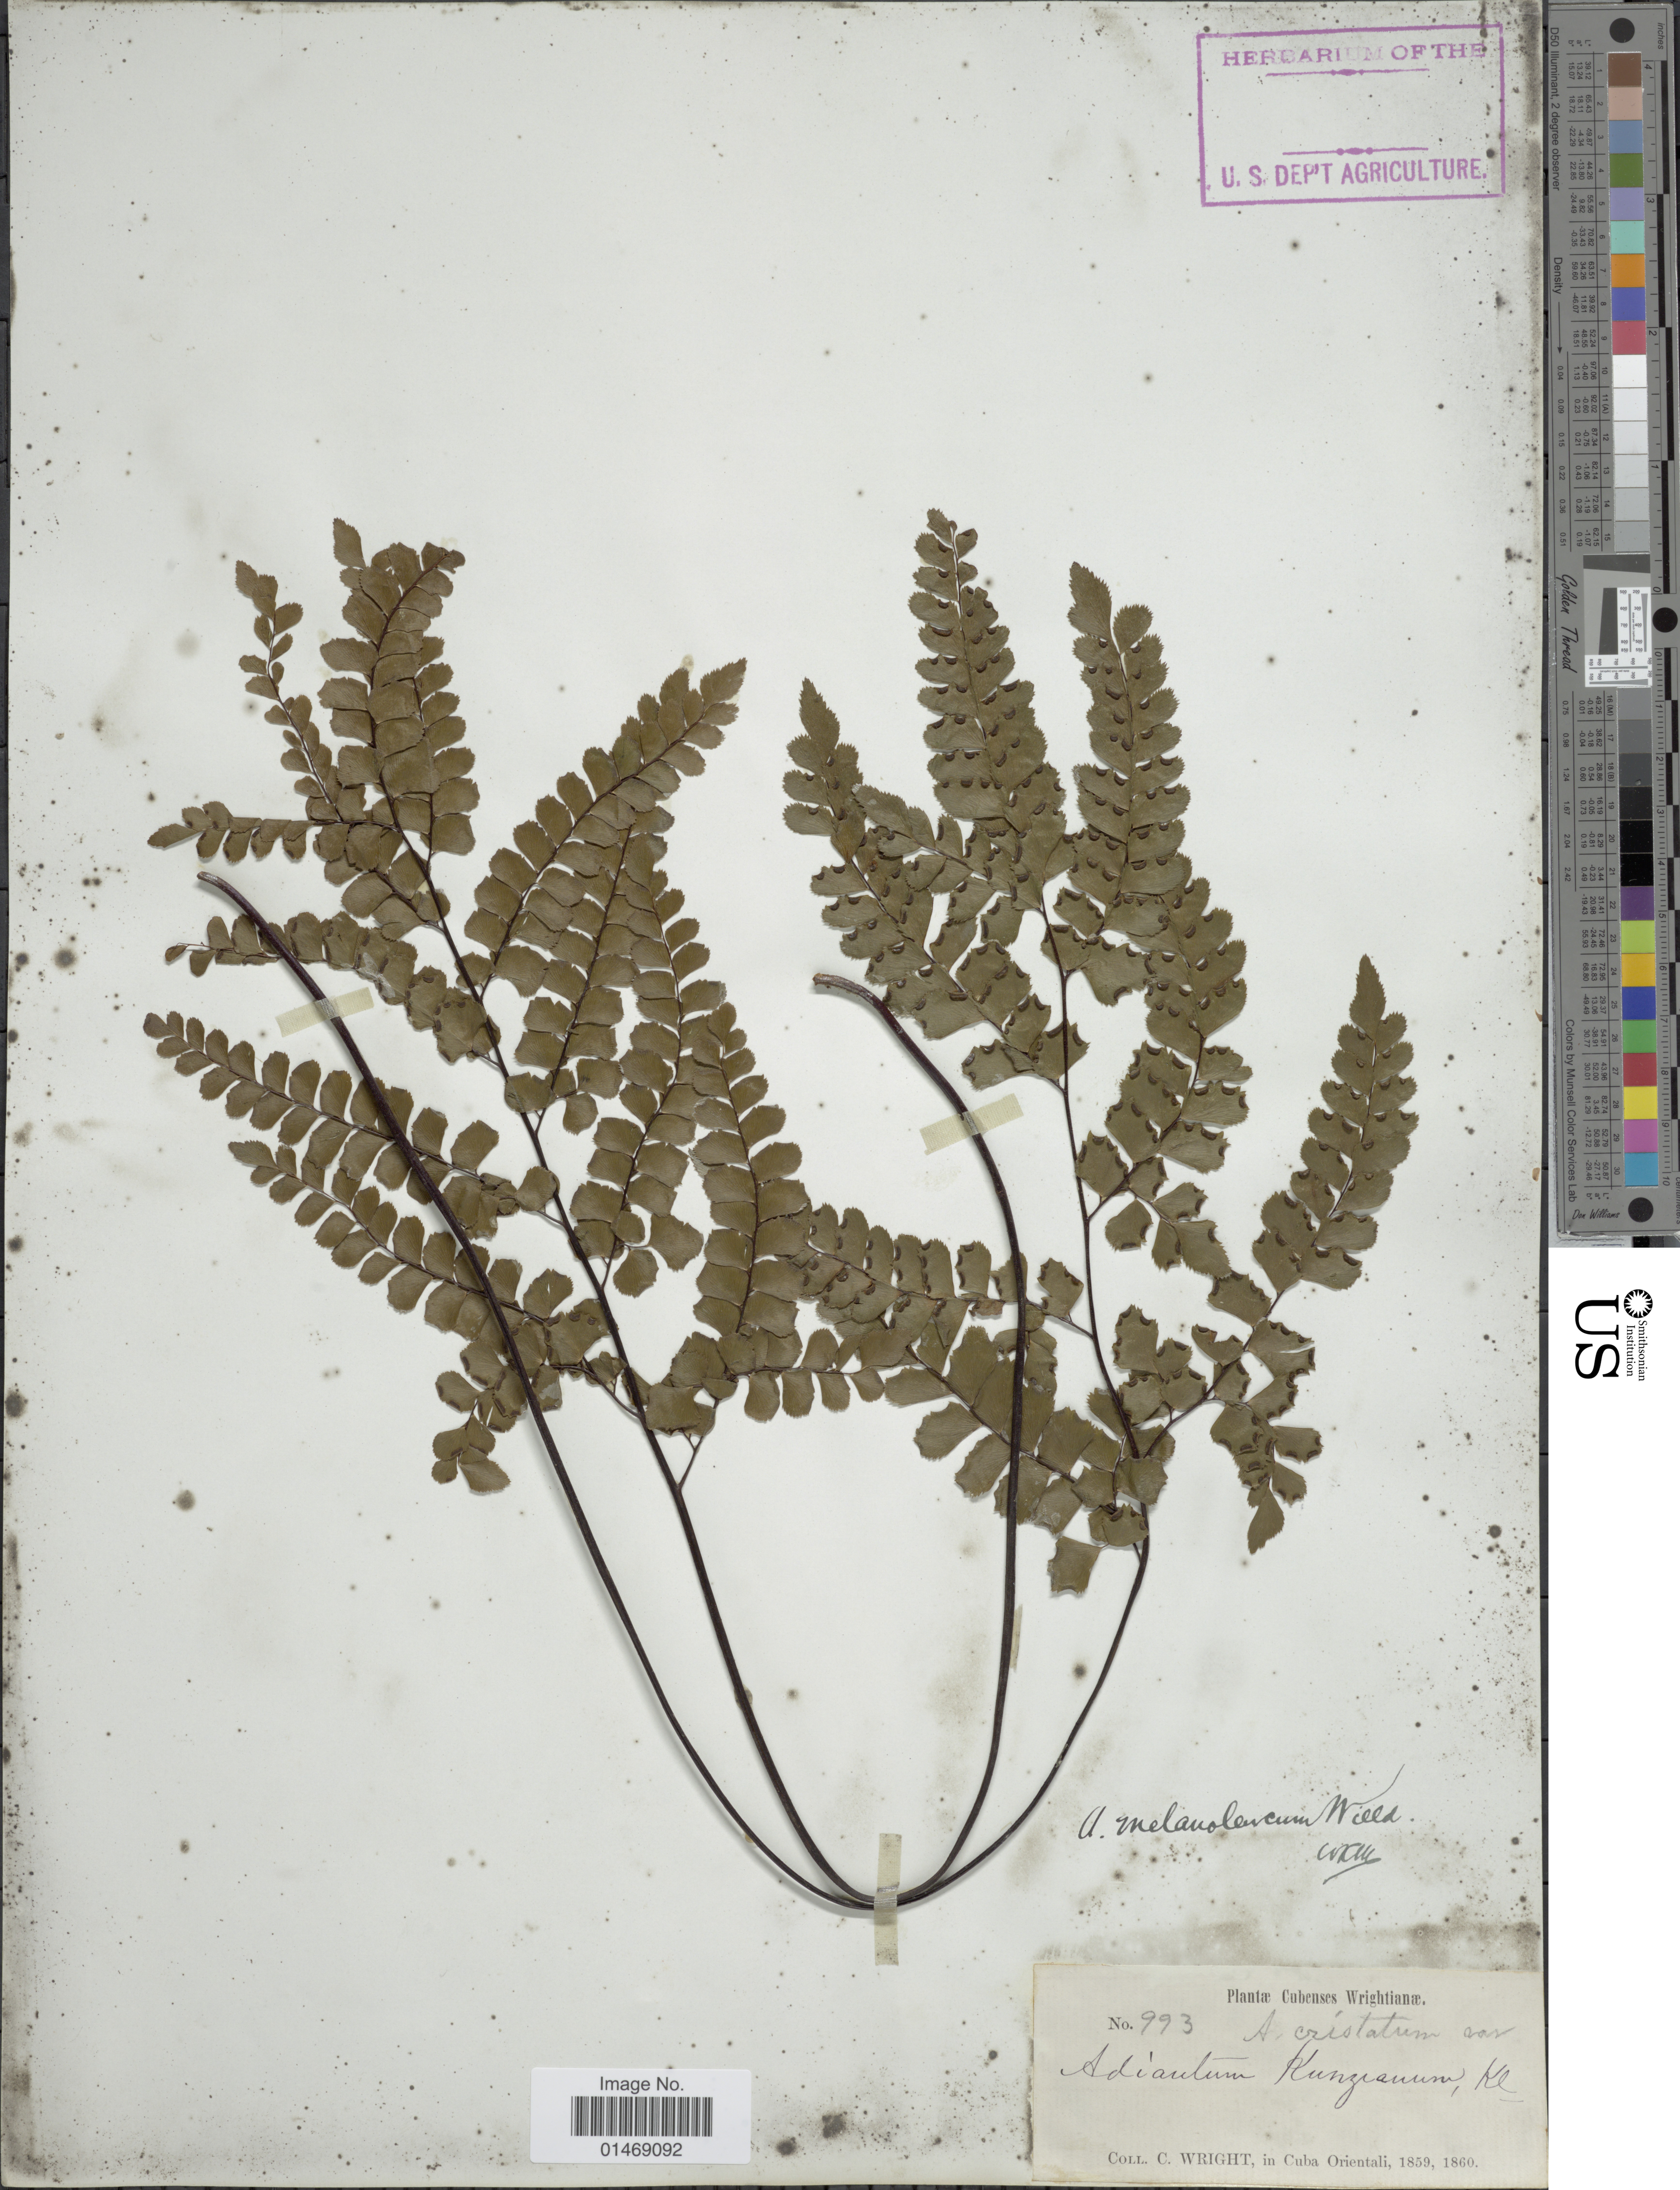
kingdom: Plantae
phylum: Tracheophyta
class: Polypodiopsida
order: Polypodiales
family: Pteridaceae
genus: Adiantum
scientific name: Adiantum melanoleucum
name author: Willd.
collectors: C. Wright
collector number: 993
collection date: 1859/1860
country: Cuba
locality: In Cuba Orientali